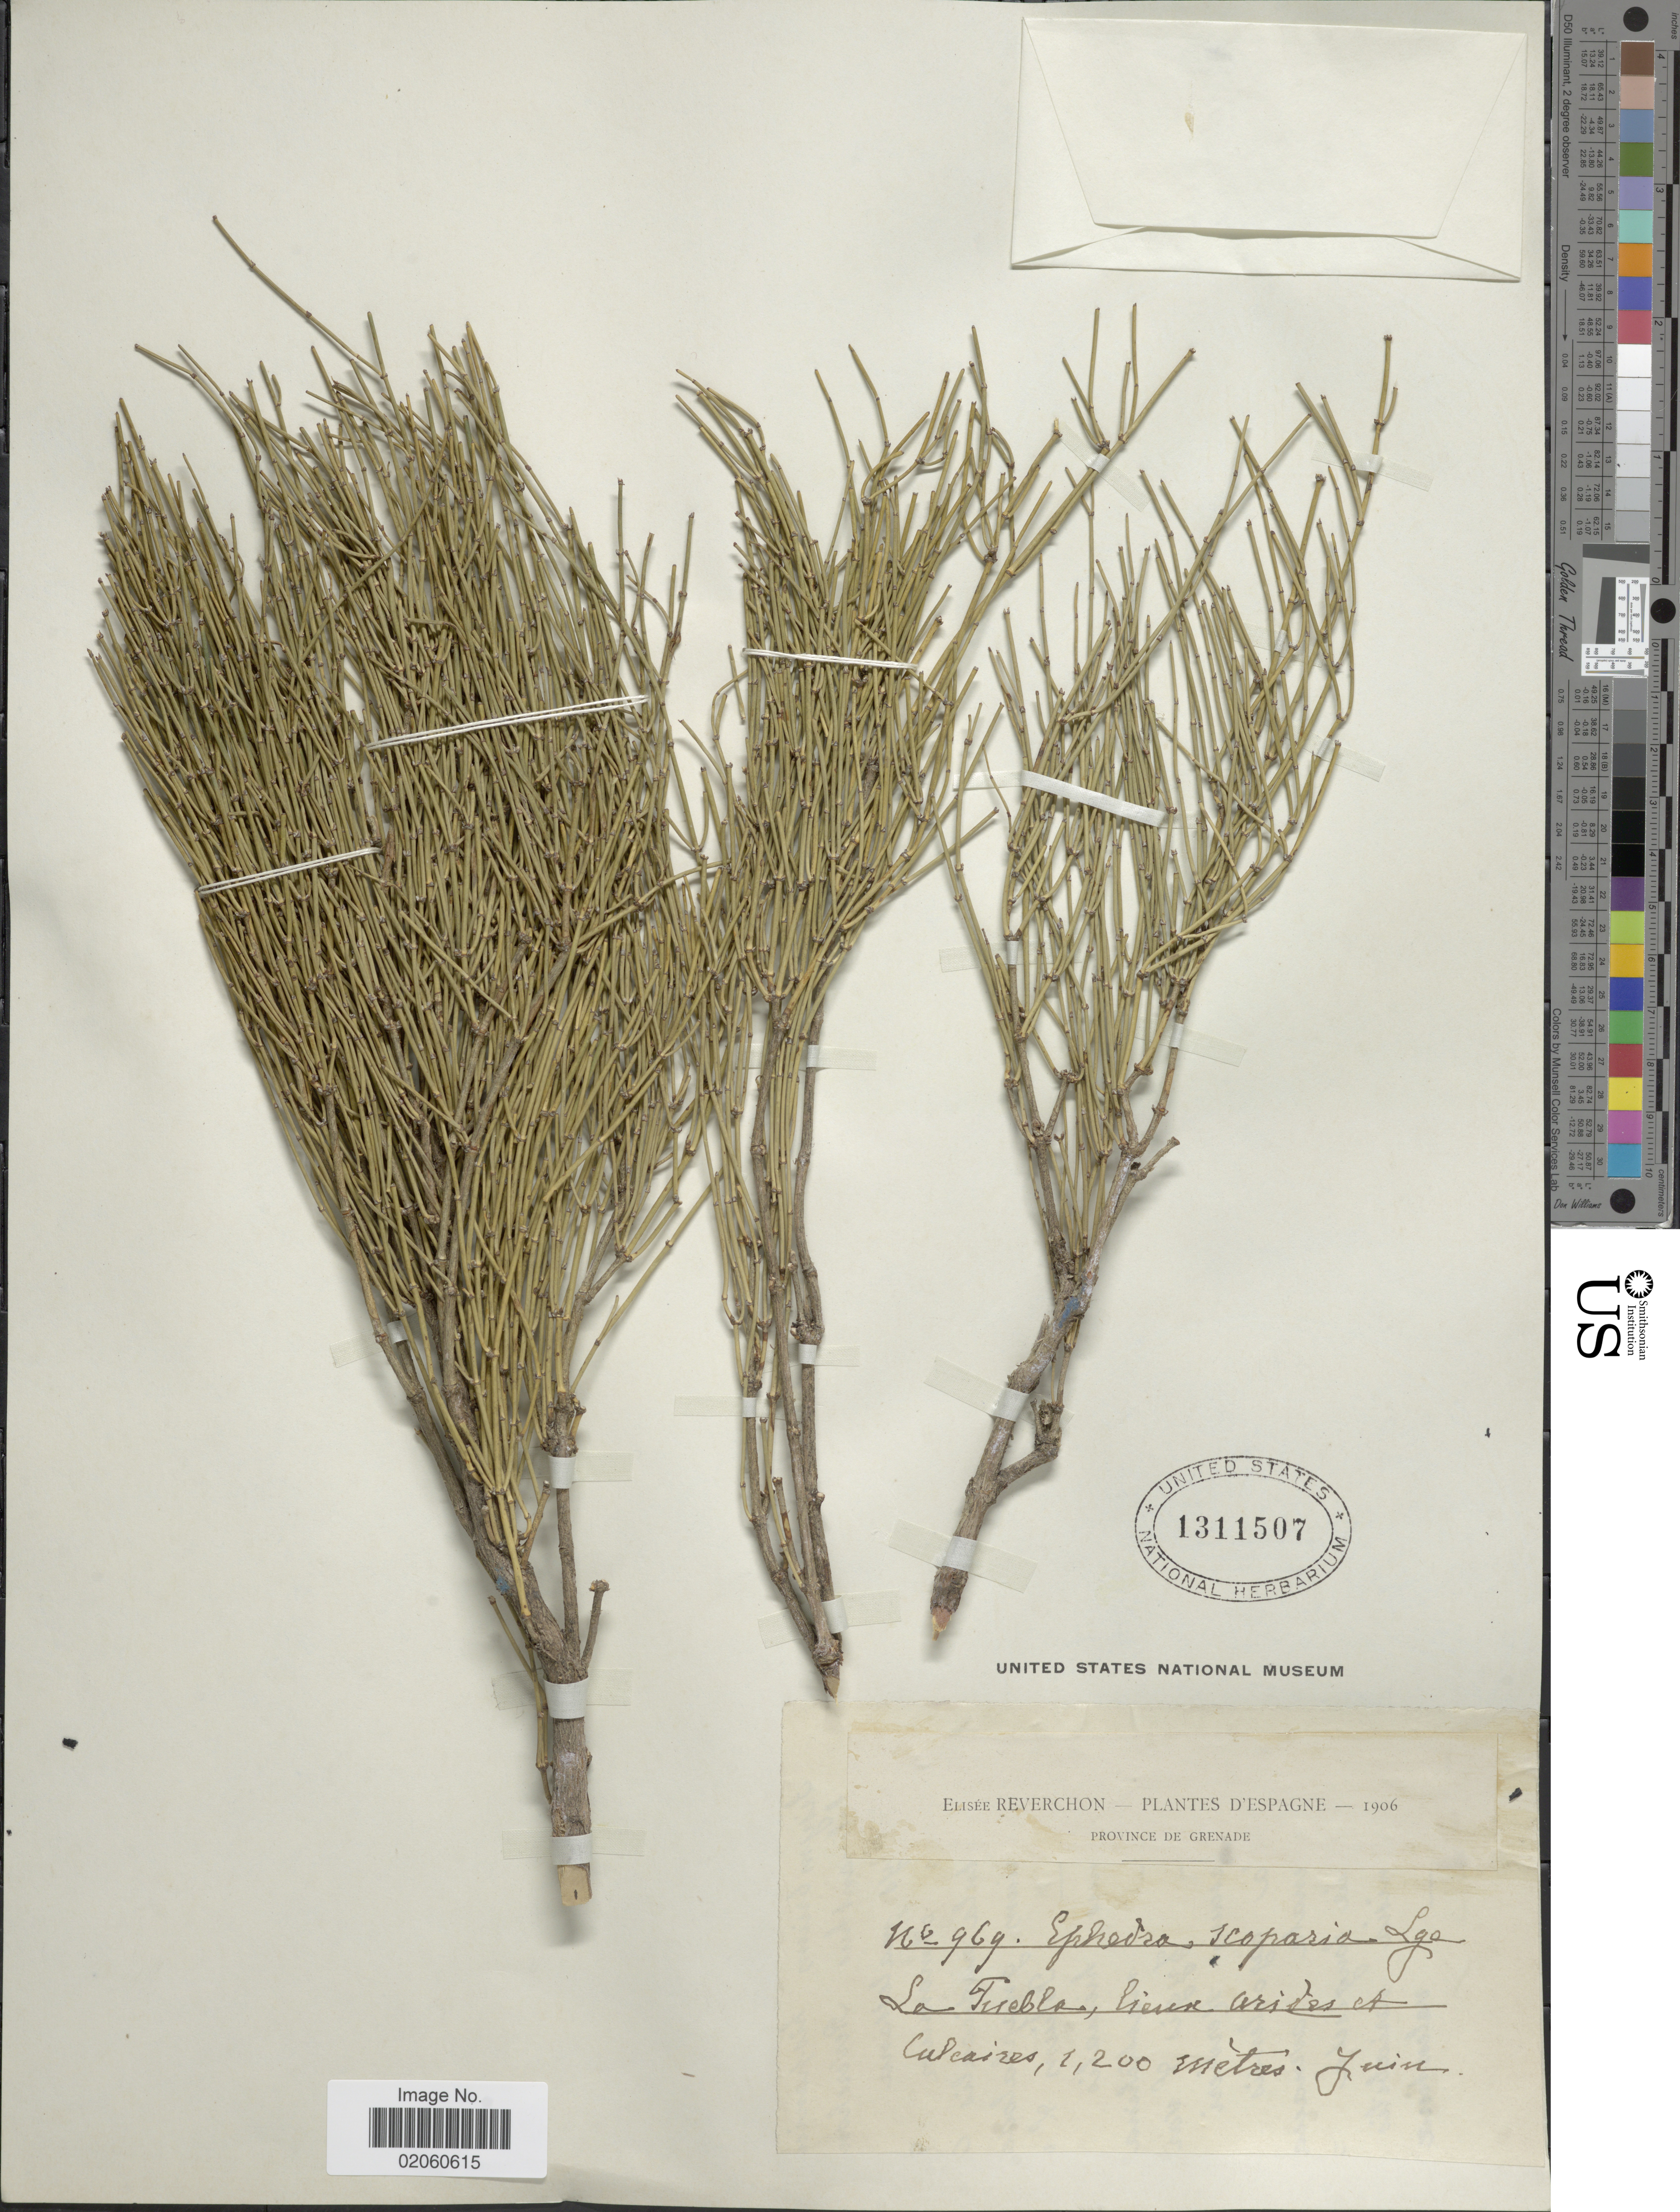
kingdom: Plantae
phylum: Tracheophyta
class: Gnetopsida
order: Ephedrales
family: Ephedraceae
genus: Ephedra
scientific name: Ephedra scoparia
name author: Lange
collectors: E. Reverchon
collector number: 969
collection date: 1906-06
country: Spain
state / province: Andalucia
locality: La Puebla, lieux arides et calcaires, Province de Grenade, d'Espagne.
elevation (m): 1200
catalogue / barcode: US 1311507